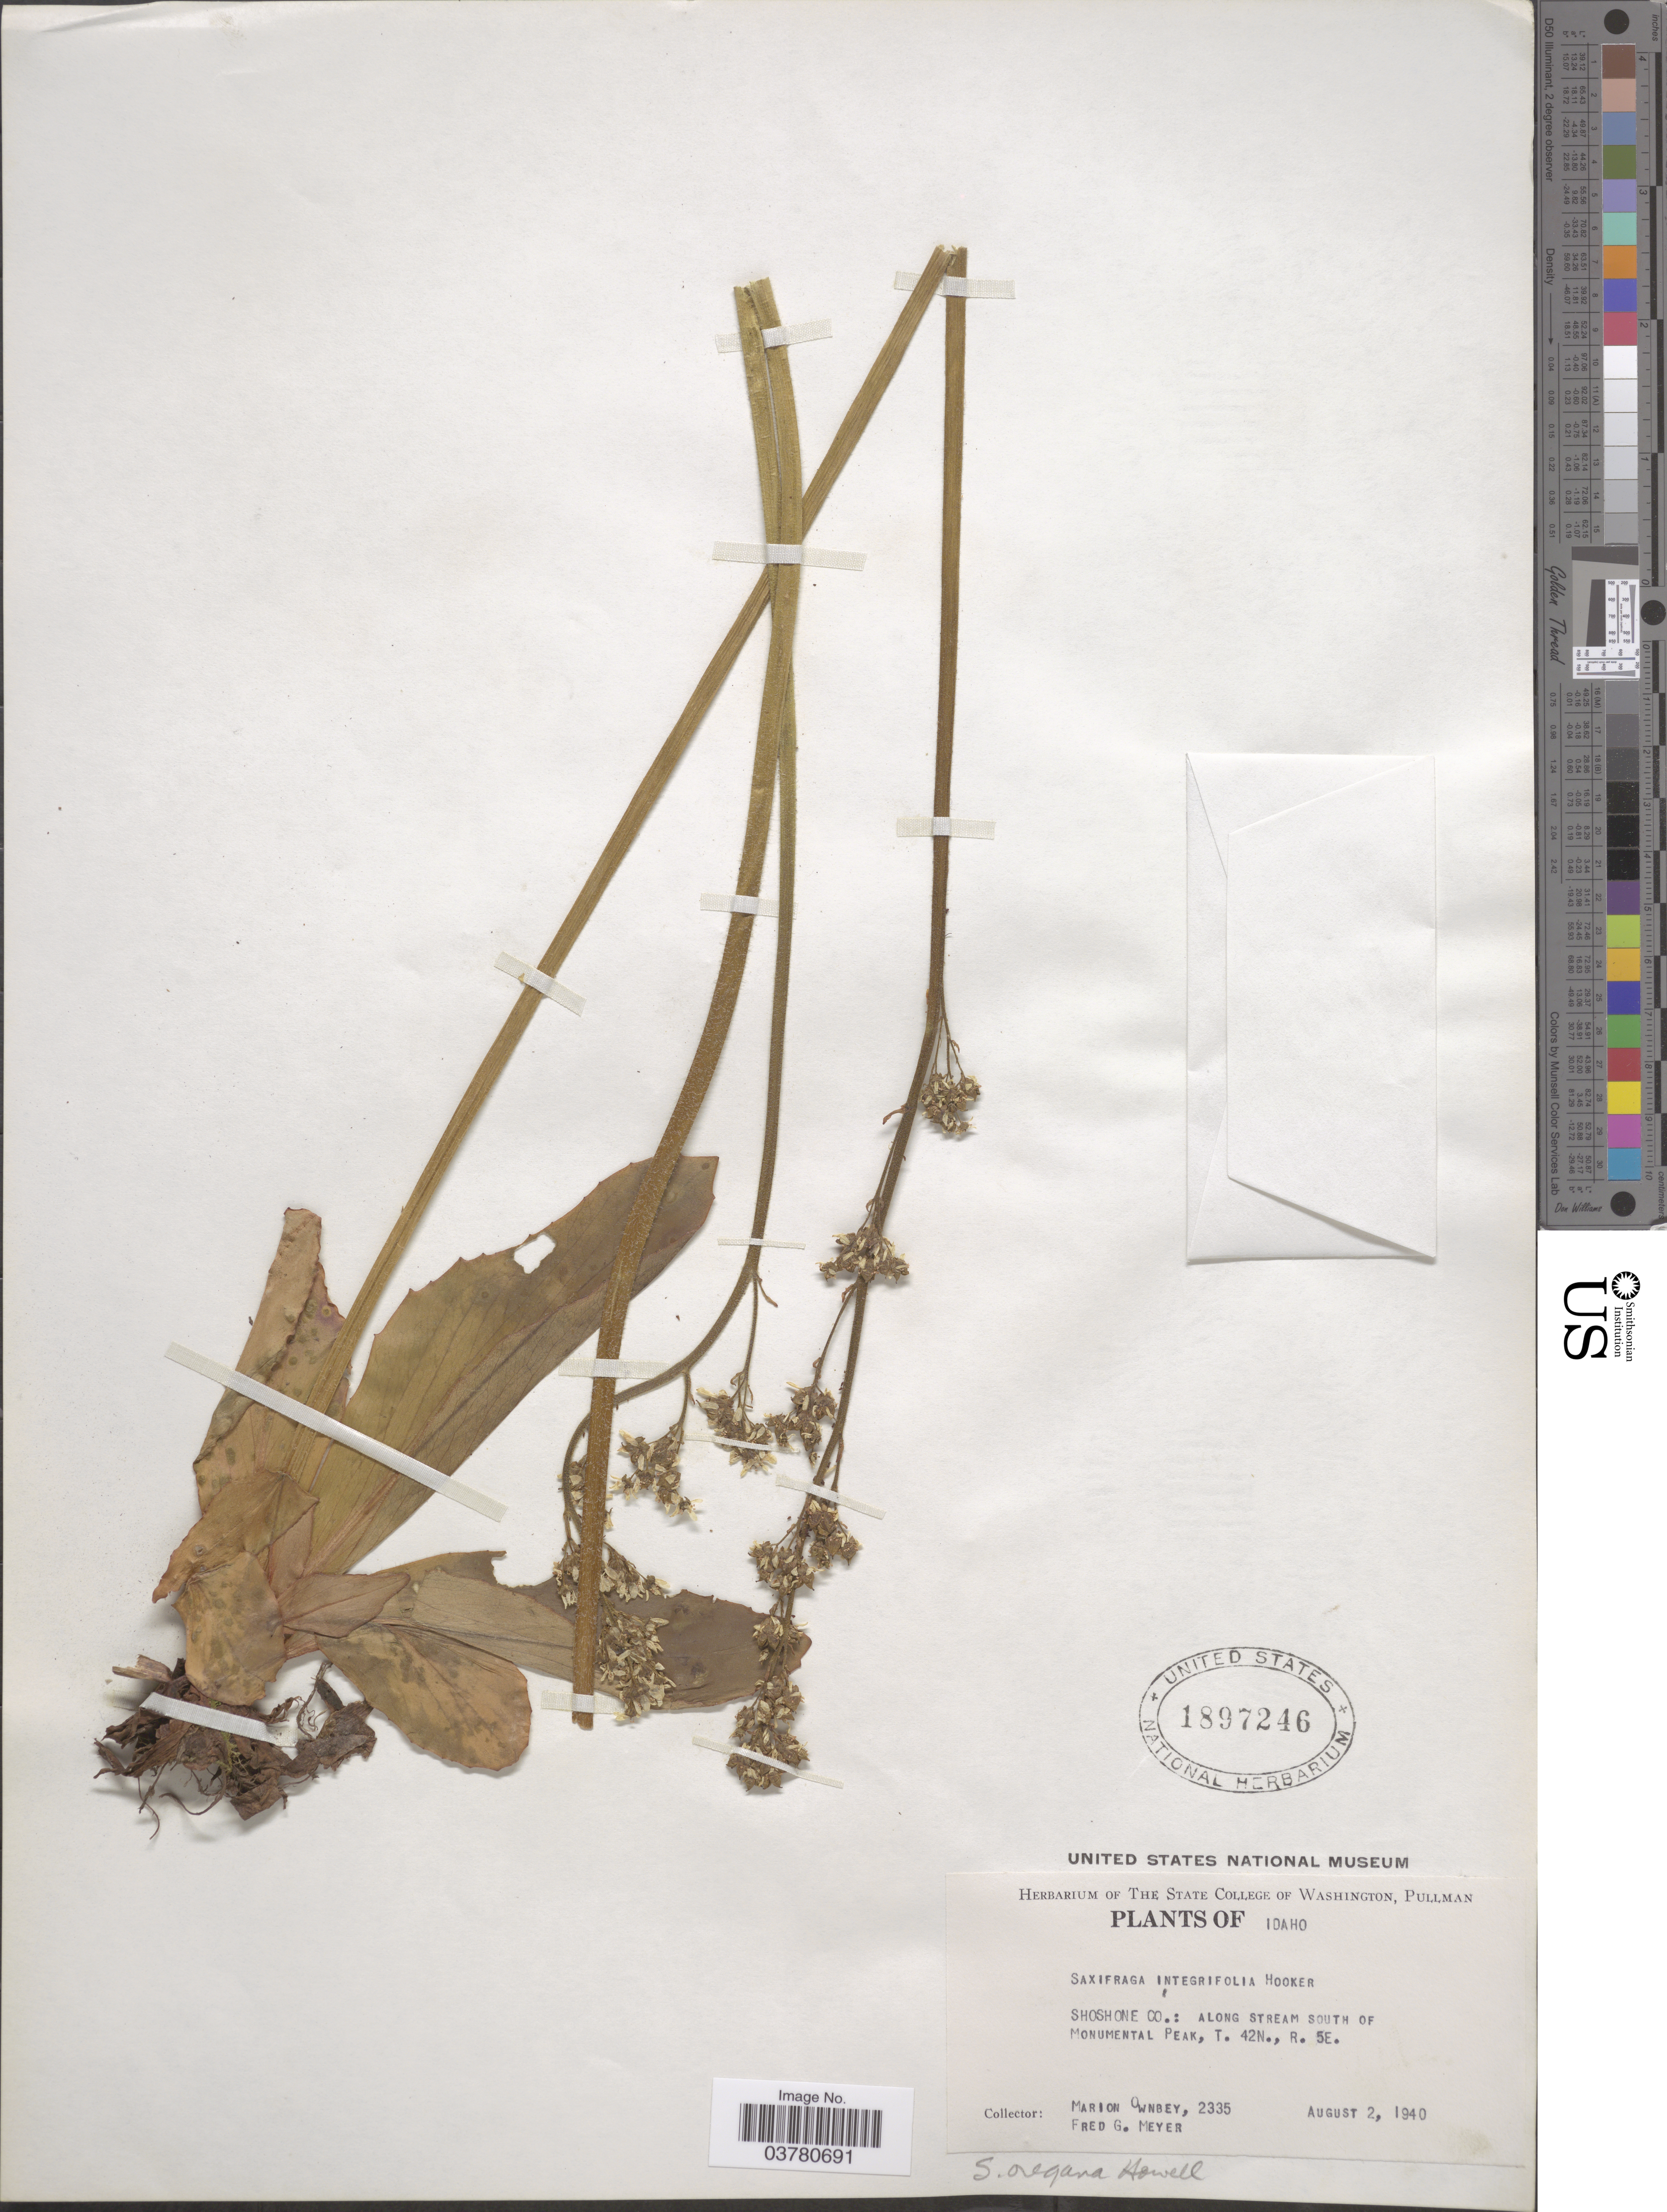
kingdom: Plantae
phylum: Tracheophyta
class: Magnoliopsida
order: Saxifragales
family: Saxifragaceae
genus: Micranthes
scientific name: Micranthes oregana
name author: (Howell) Small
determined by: Halse, R. R.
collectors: M. Ownbey & F. G. Meyer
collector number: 2335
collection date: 1940-08-02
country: United States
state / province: Idaho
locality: Shoshone Co.: Along stream south of Monumental Peak, T. 42N., R. 5E.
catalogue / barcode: US 1897246